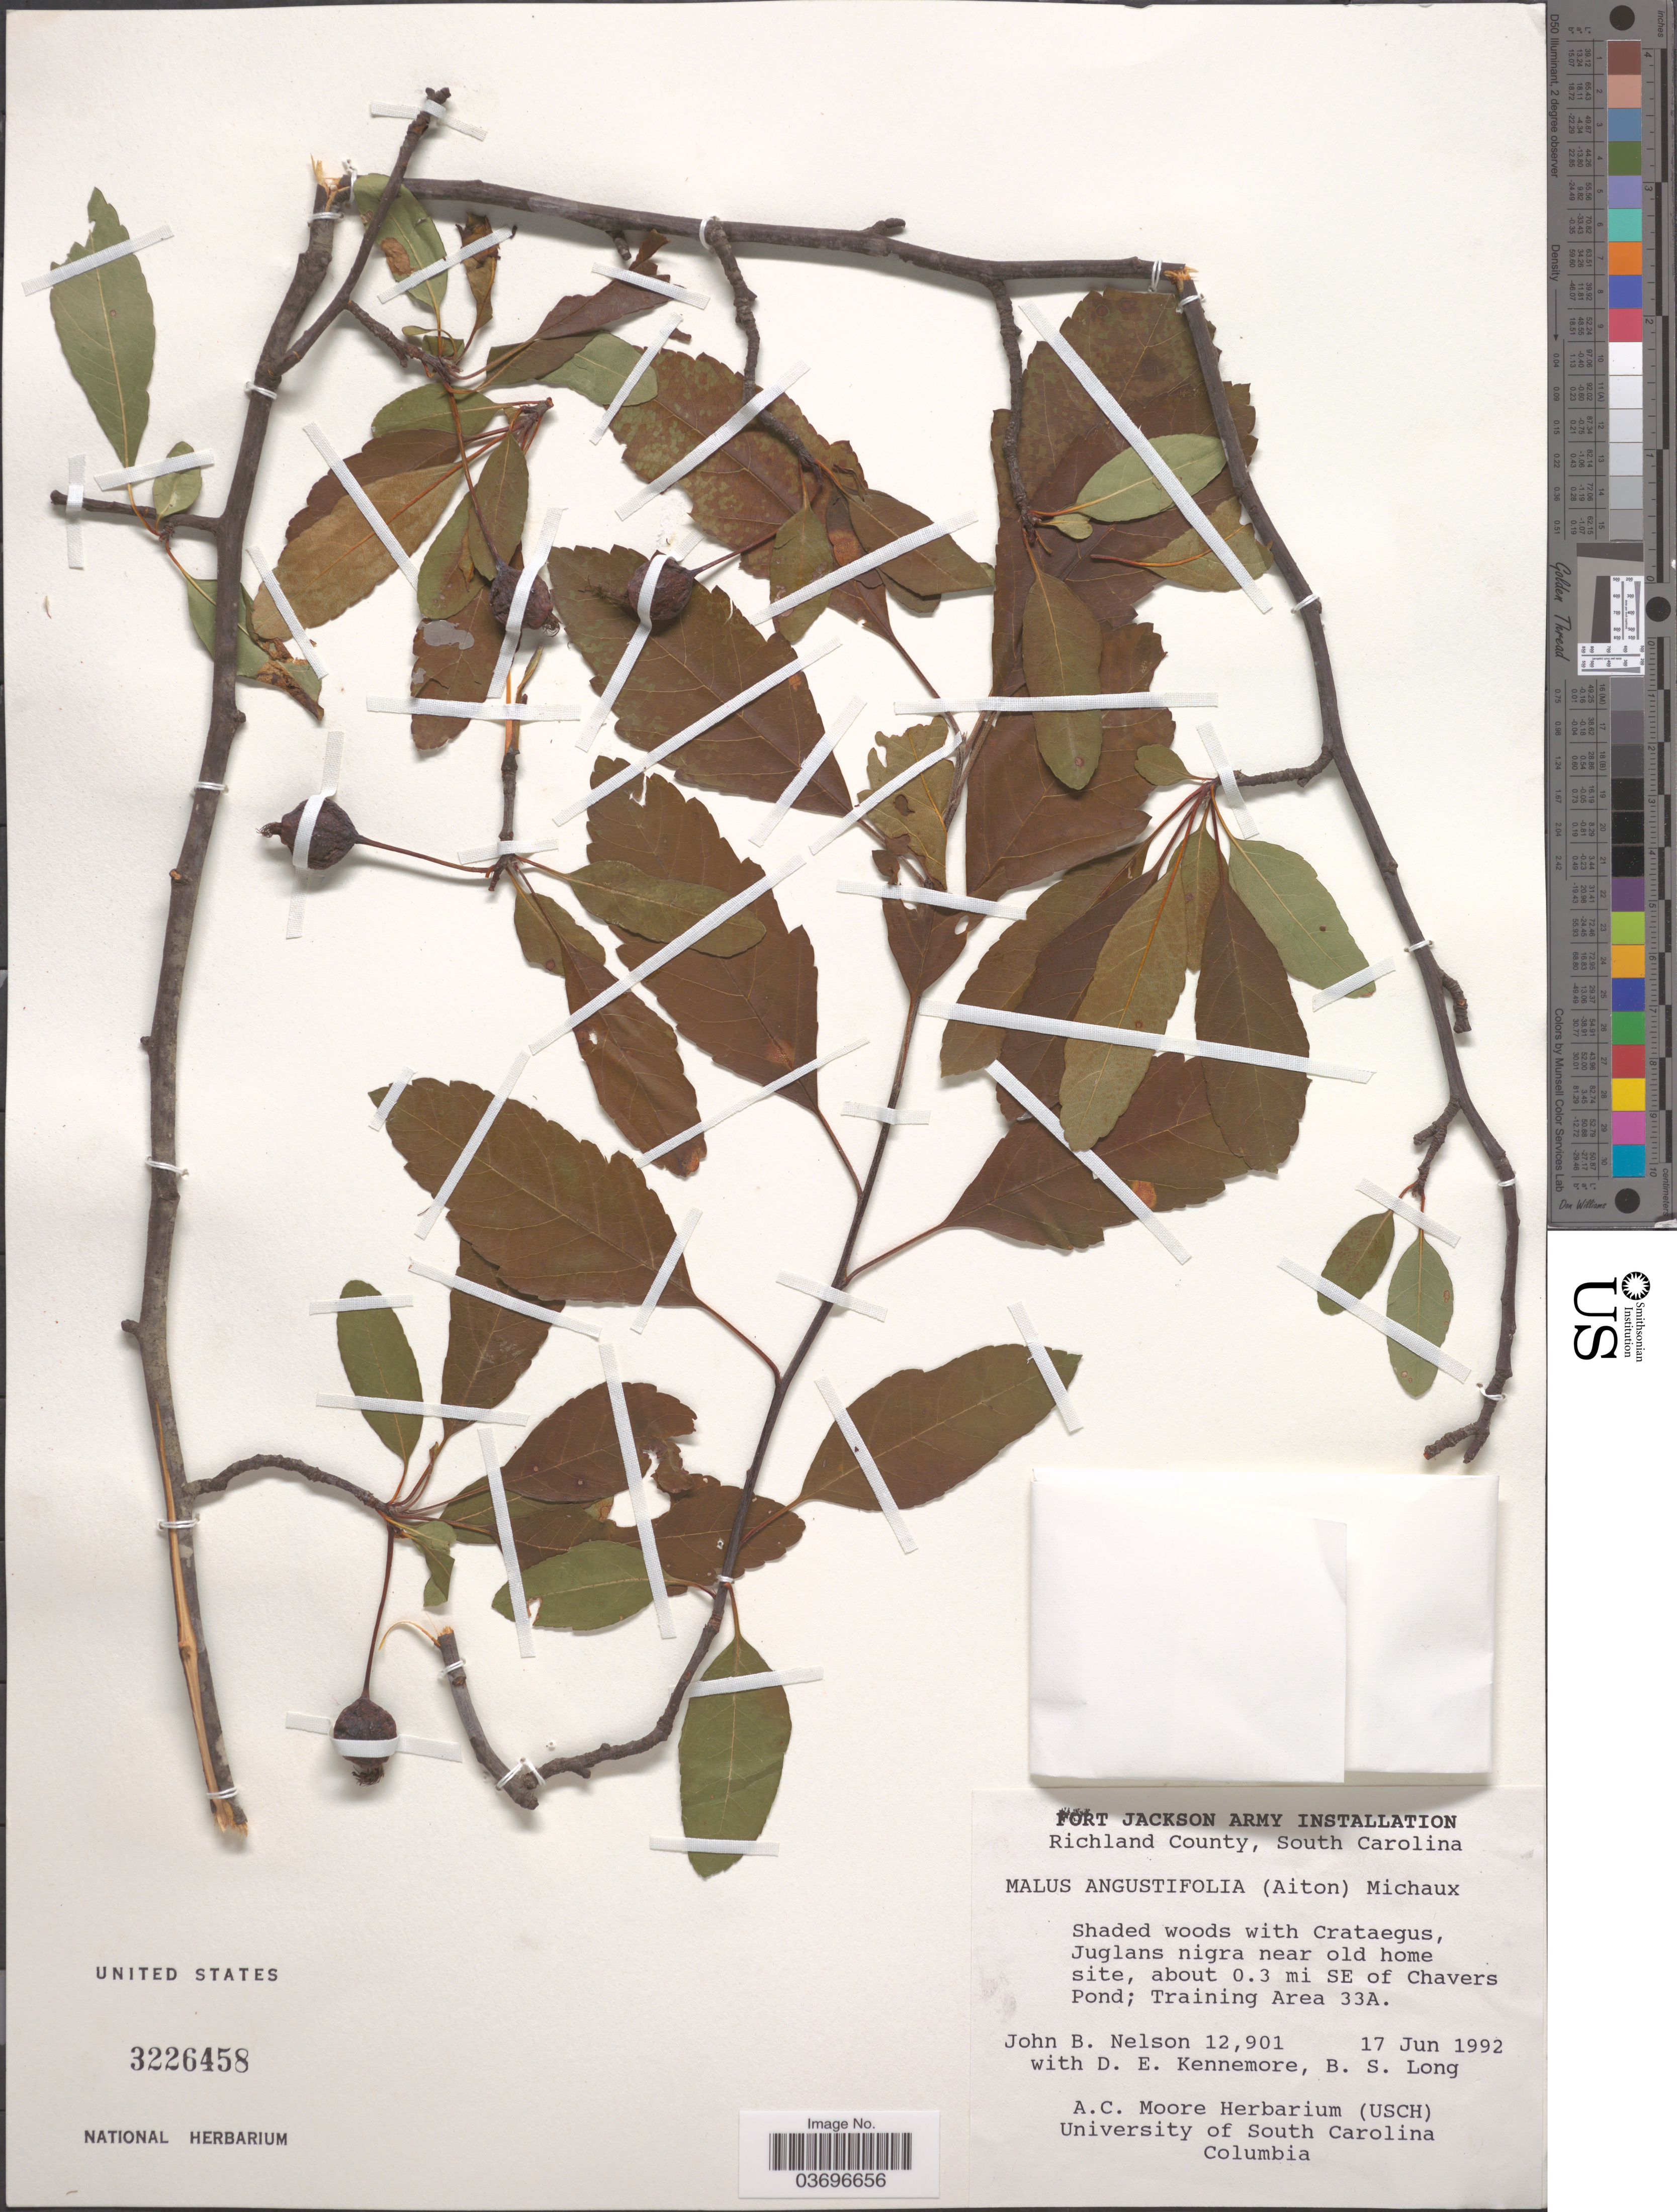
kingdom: Plantae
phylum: Tracheophyta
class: Magnoliopsida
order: Rosales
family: Rosaceae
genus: Malus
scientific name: Malus angustifolia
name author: (Aiton) Michx.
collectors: J. B. Nelson, D. Kennemore & B. Long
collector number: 12901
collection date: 1992-06-17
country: United States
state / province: South Carolina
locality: Richland County. Near old home site, about 0.3 mi SE of Chavers Pond; Training Area 33A.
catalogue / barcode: US 3226458